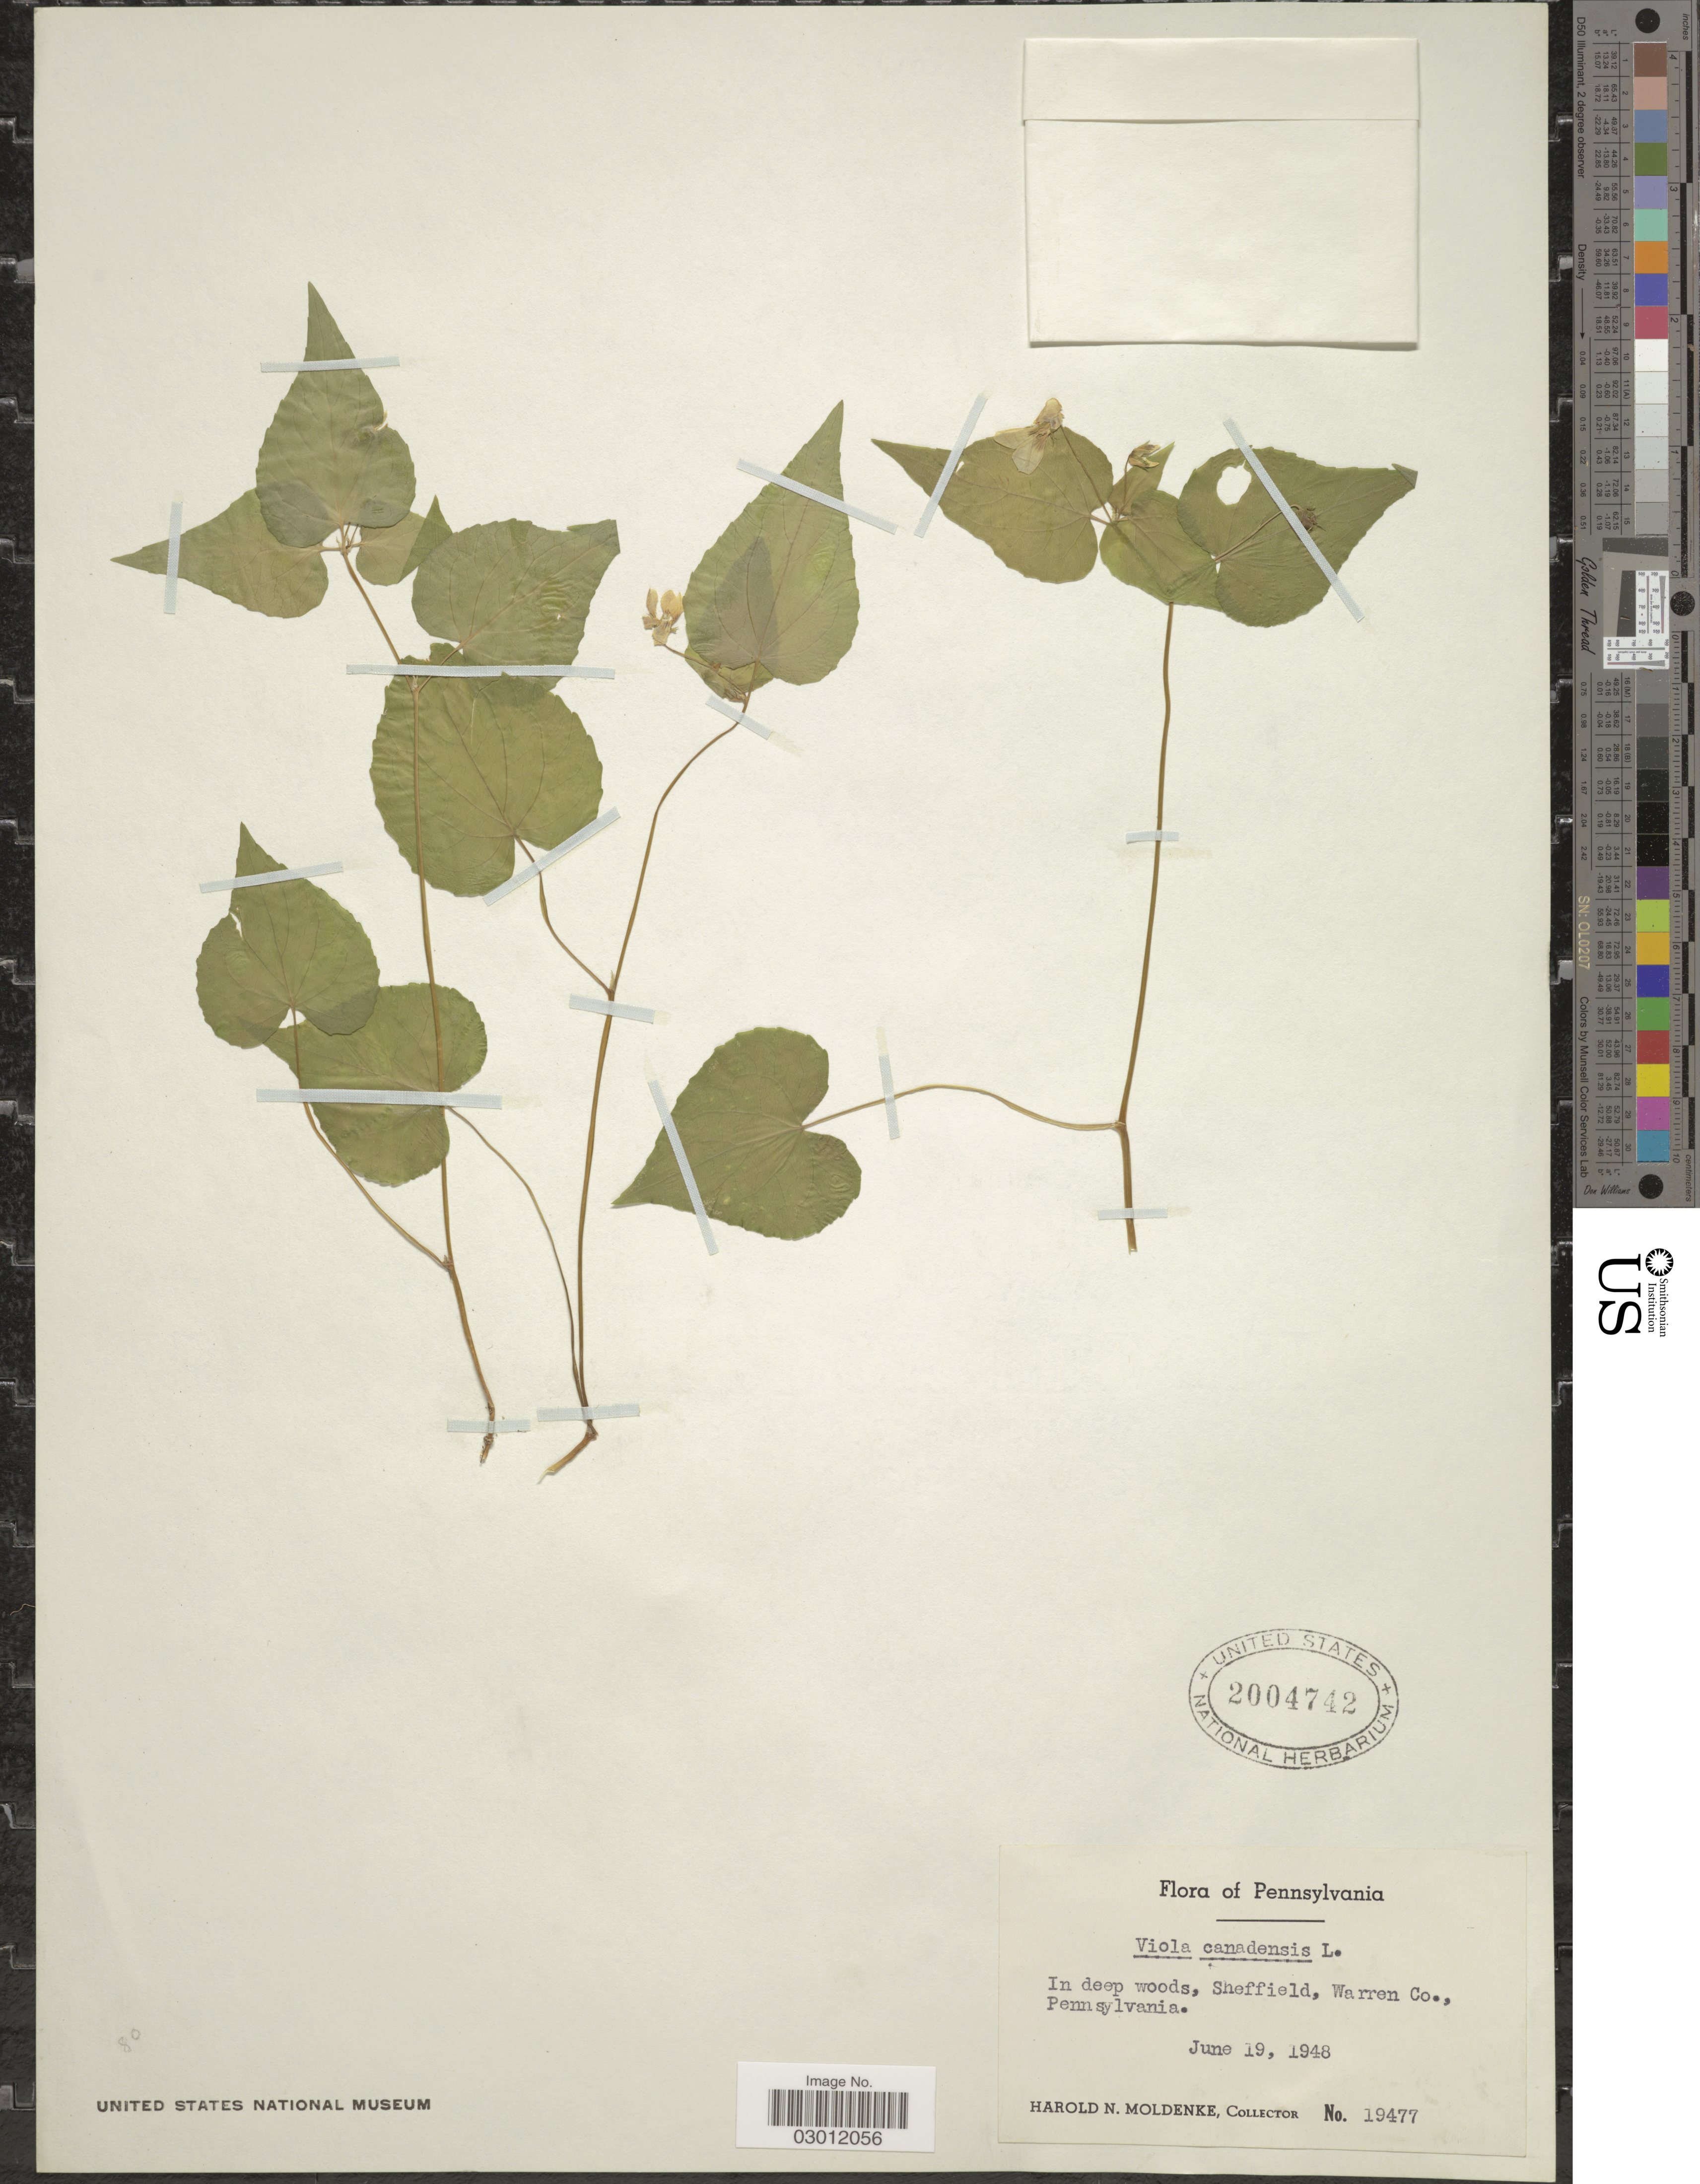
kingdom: Plantae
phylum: Tracheophyta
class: Magnoliopsida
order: Malpighiales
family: Violaceae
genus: Viola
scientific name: Viola canadensis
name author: L.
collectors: H. N. Moldenke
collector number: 19477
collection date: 1948-06-19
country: United States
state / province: Pennsylvania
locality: In deep woods, Sheffield, Warren Co., Pennsylvania.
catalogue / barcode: US 2004742